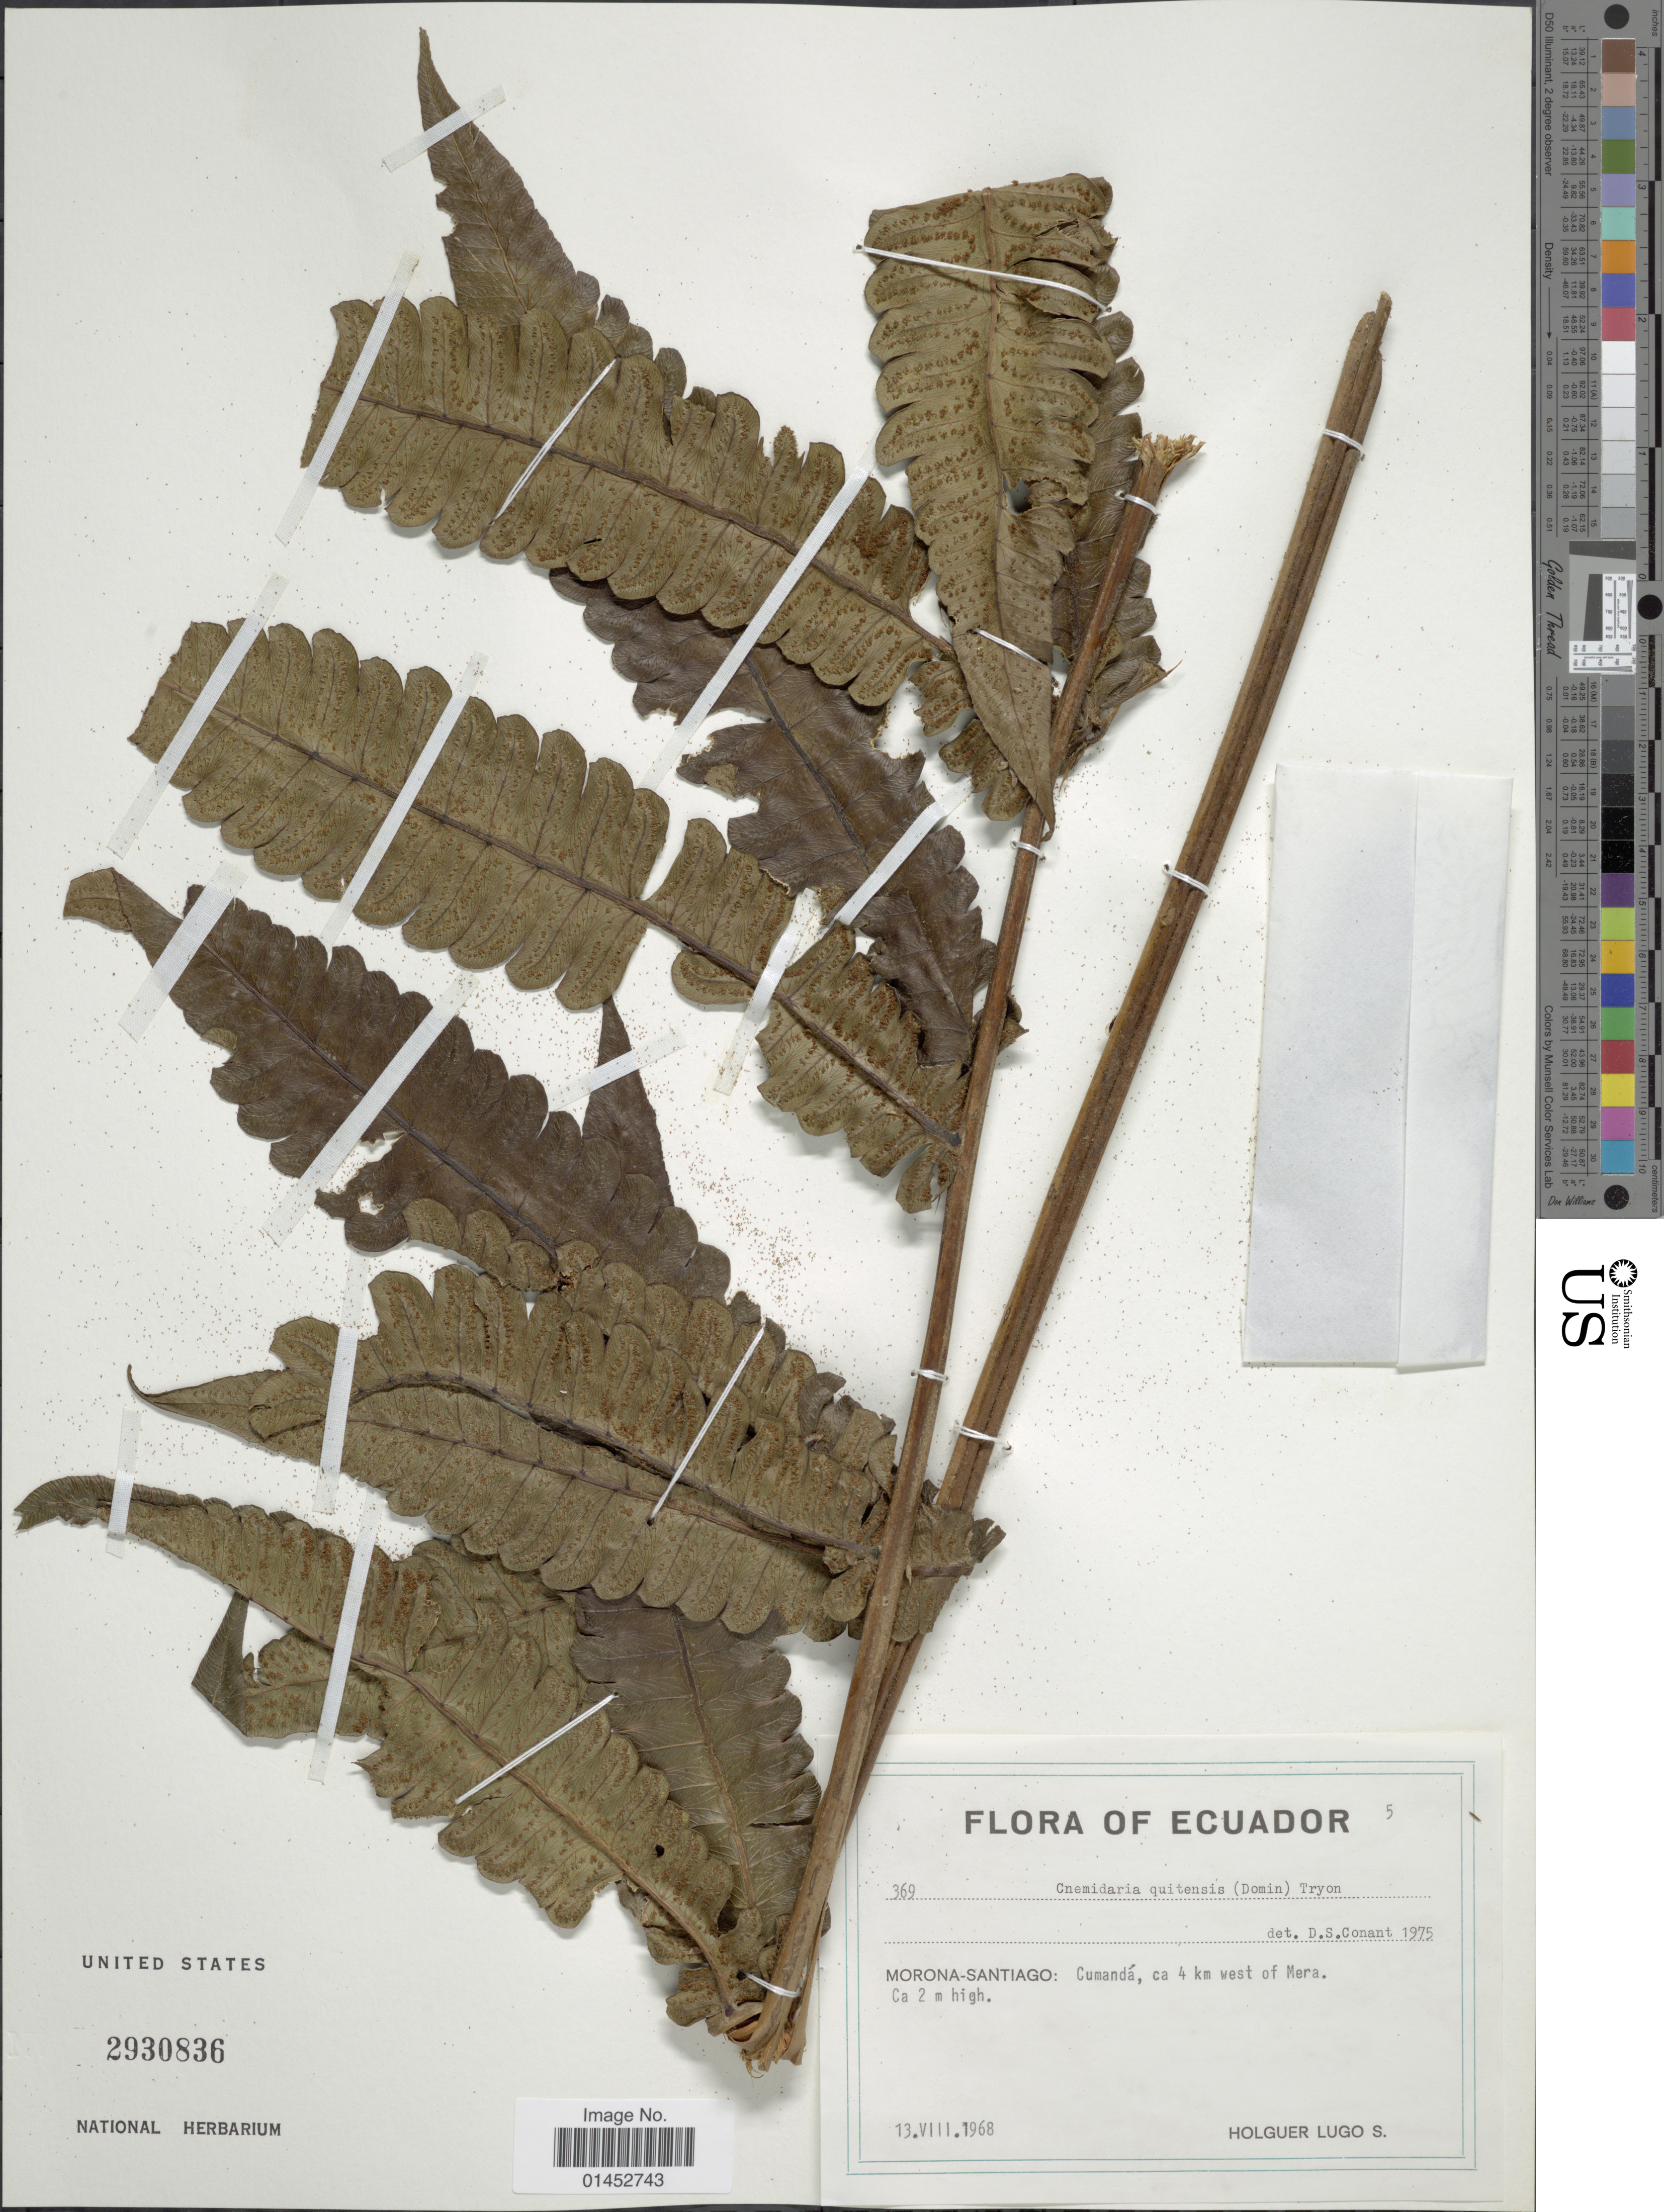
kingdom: Plantae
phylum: Tracheophyta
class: Polypodiopsida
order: Cyatheales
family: Cyatheaceae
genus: Cyathea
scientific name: Cyathea quitensis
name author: C. Chr.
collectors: H. Lugo S.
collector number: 369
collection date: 1968-08-13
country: Ecuador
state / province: Morona-Santiago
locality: Cumandá, ca 4 km west of Mera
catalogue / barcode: US 2930836